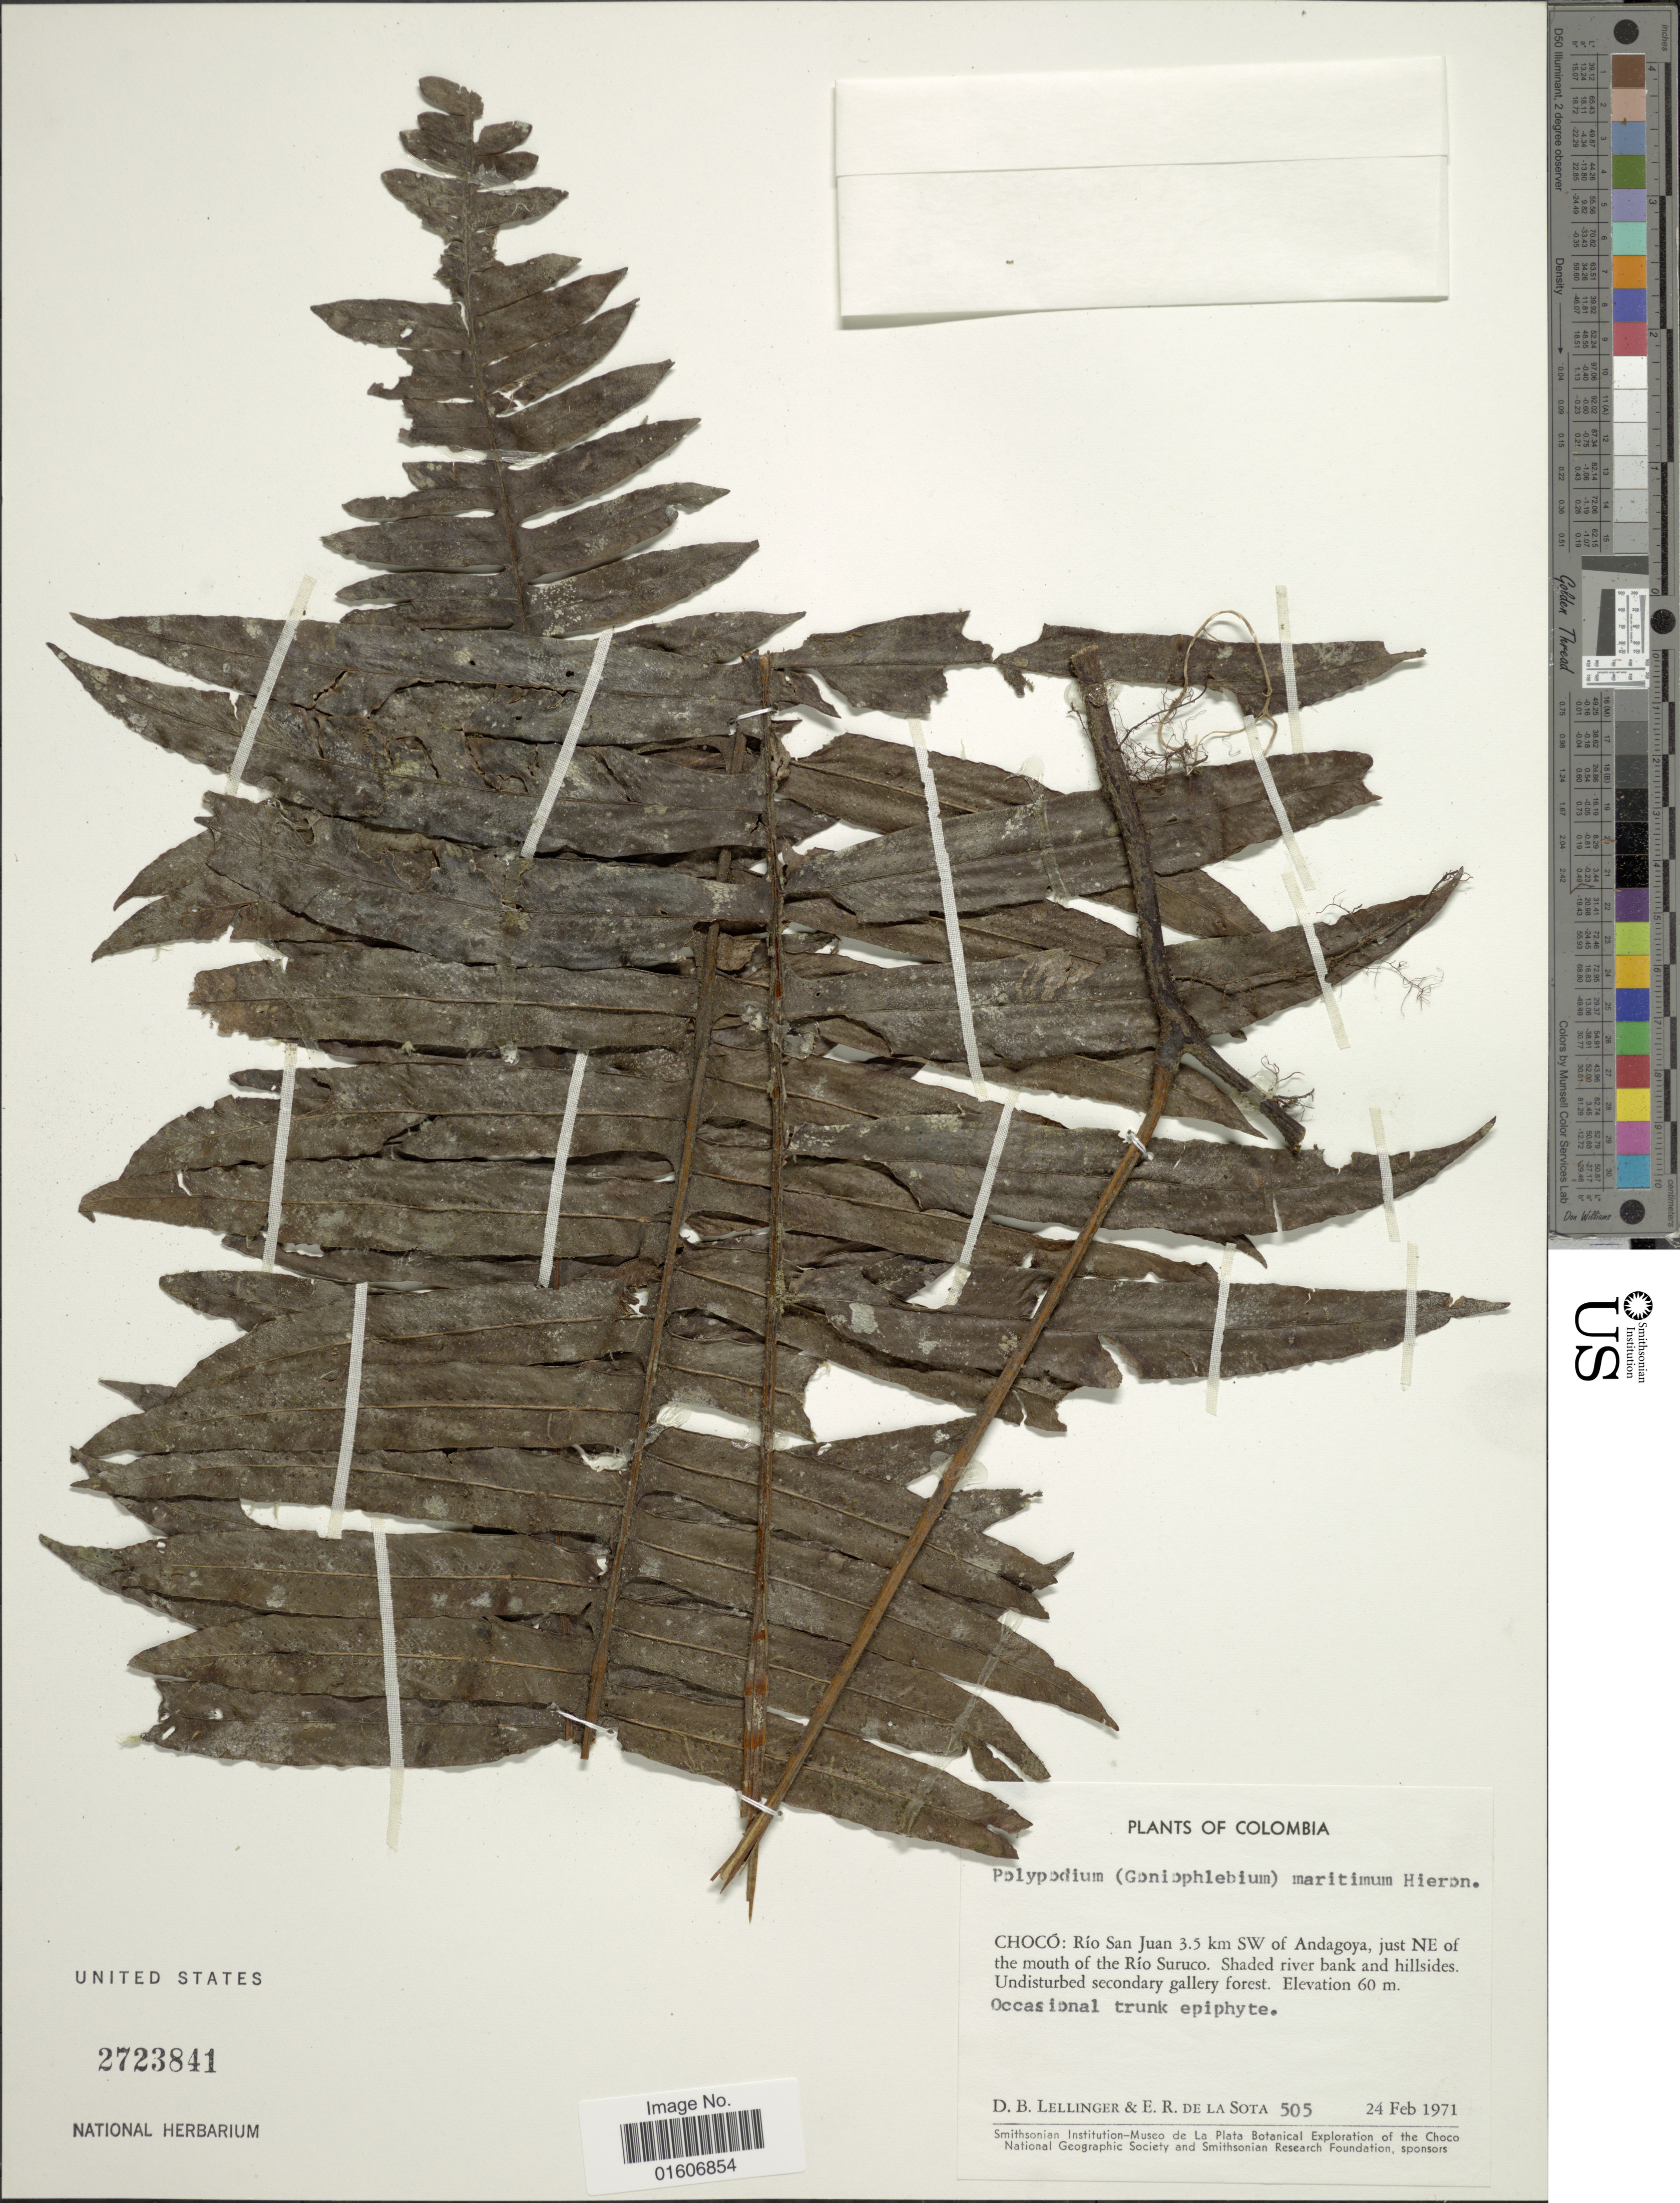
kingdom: Plantae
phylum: Tracheophyta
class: Polypodiopsida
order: Polypodiales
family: Polypodiaceae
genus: Serpocaulon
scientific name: Serpocaulon maritimum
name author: (Hieron.) A.R. Sm.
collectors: D. B. Lellinger & E. R. de la Sota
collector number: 505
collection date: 1971-02-24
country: Colombia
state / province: Chocó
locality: Río San Juan 3.5 km SW of Andagoya, just NE of the mouth of the Río Suruco. Shaded river bank and hillsides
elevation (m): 60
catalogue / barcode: US 2723841